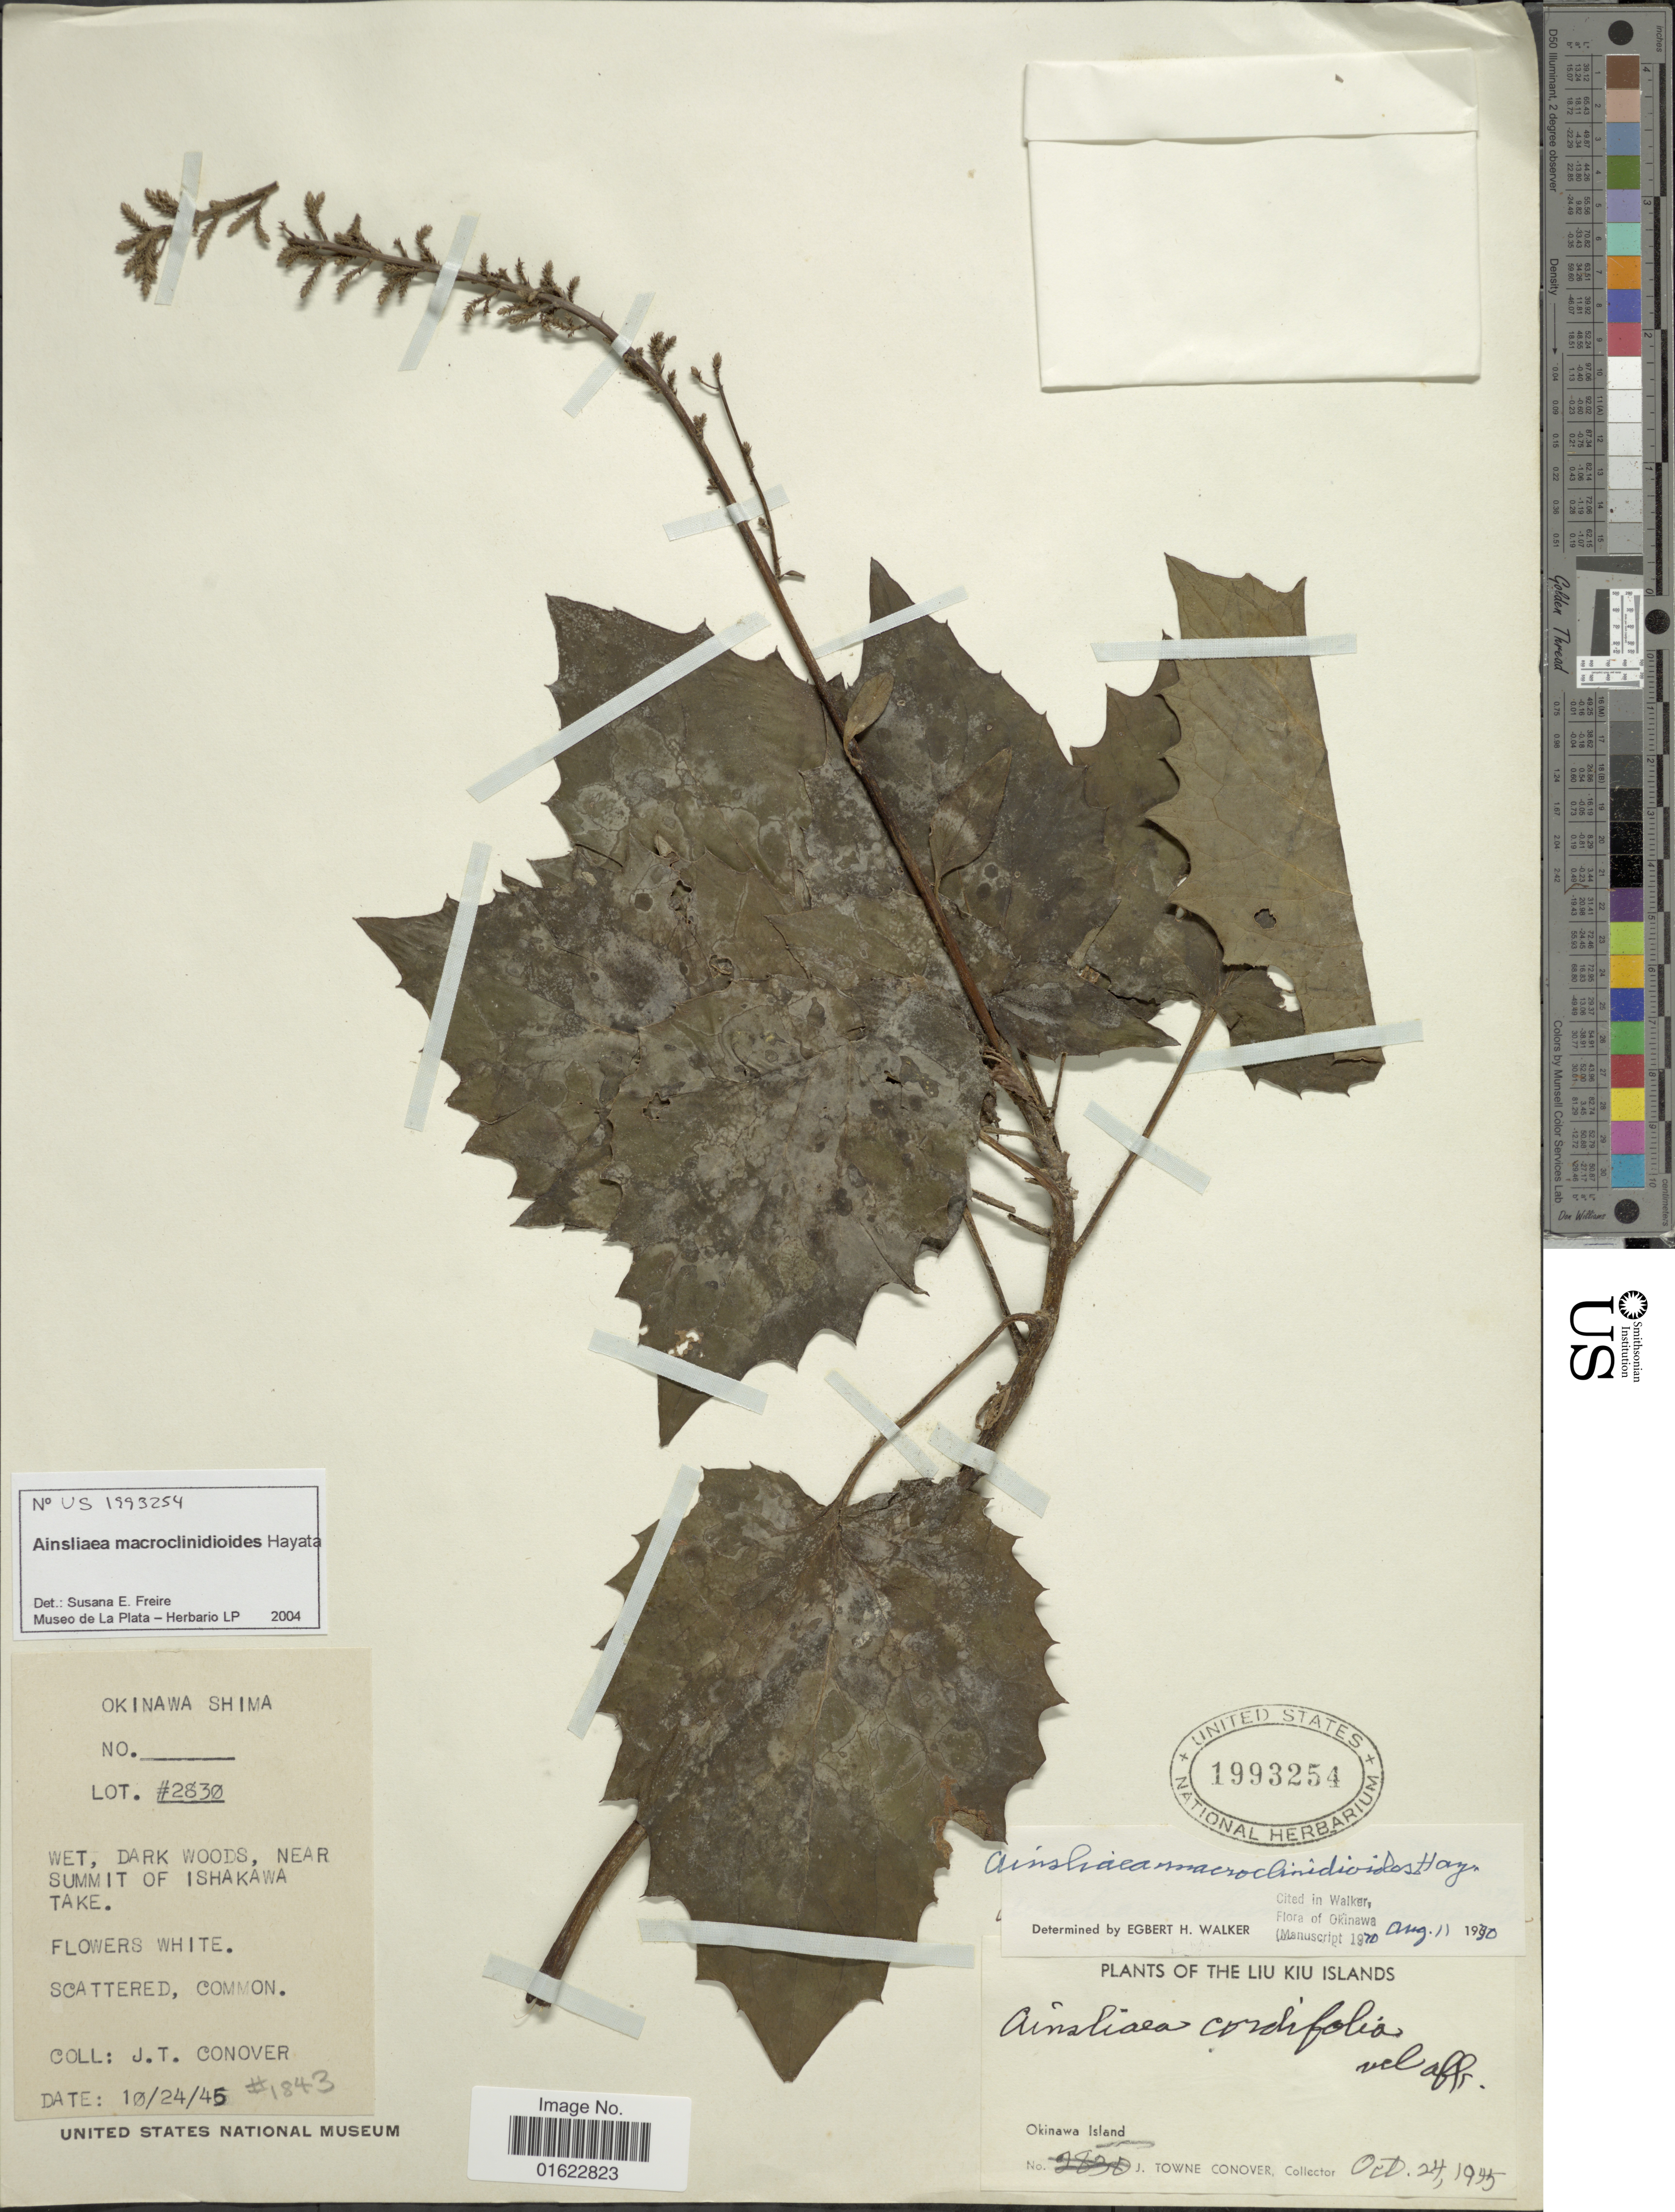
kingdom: Plantae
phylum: Tracheophyta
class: Magnoliopsida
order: Asterales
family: Asteraceae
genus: Ainsliaea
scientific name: Ainsliaea macroclinidioides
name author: Hayata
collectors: J. T. Conover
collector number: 2830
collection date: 1945-10-24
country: Japan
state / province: Okinawa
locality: Okinawa Shima. Near Summit of Ishaka Take. Okinawa Island. Liu Kiu Islands.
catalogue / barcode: US 1993254